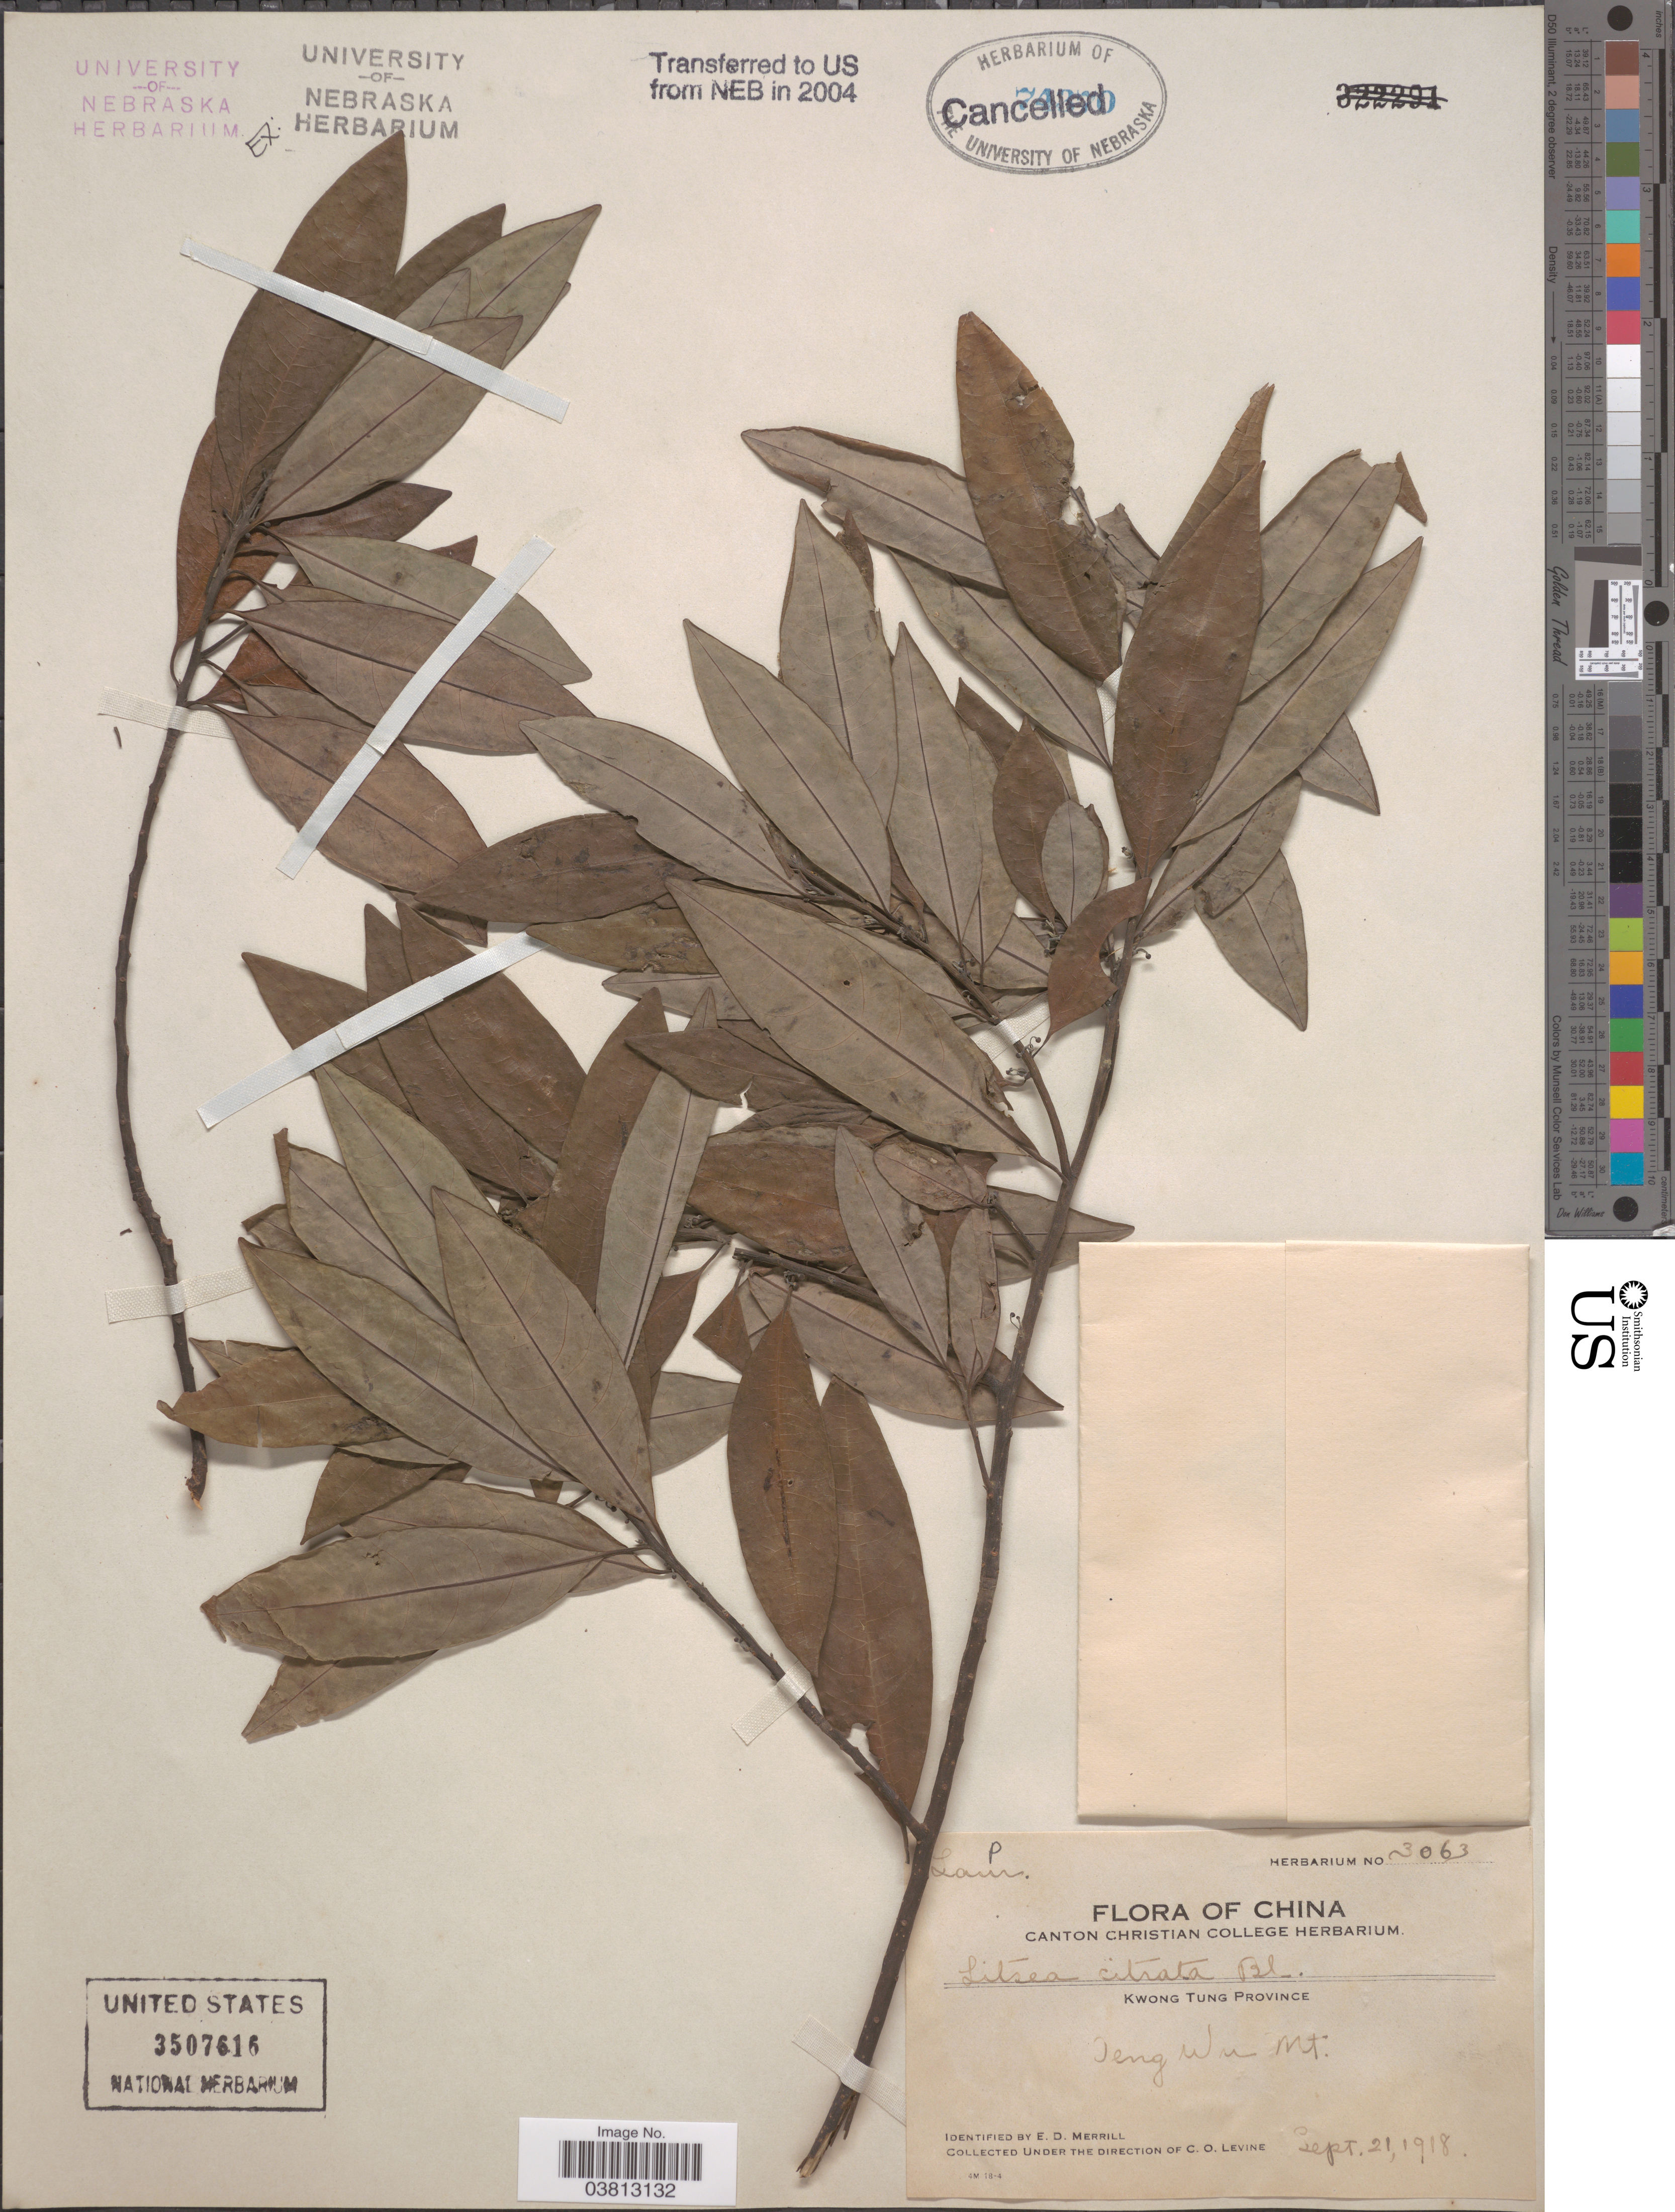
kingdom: Plantae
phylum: Tracheophyta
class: Magnoliopsida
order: Laurales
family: Lauraceae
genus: Litsea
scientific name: Litsea cubeba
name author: (Lour.) Pers.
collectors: C. O. Levine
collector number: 3063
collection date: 1918-09-21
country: China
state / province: Guangdong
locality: Kwong Tung Province. Teng Wu Mt.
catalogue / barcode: US 3507616